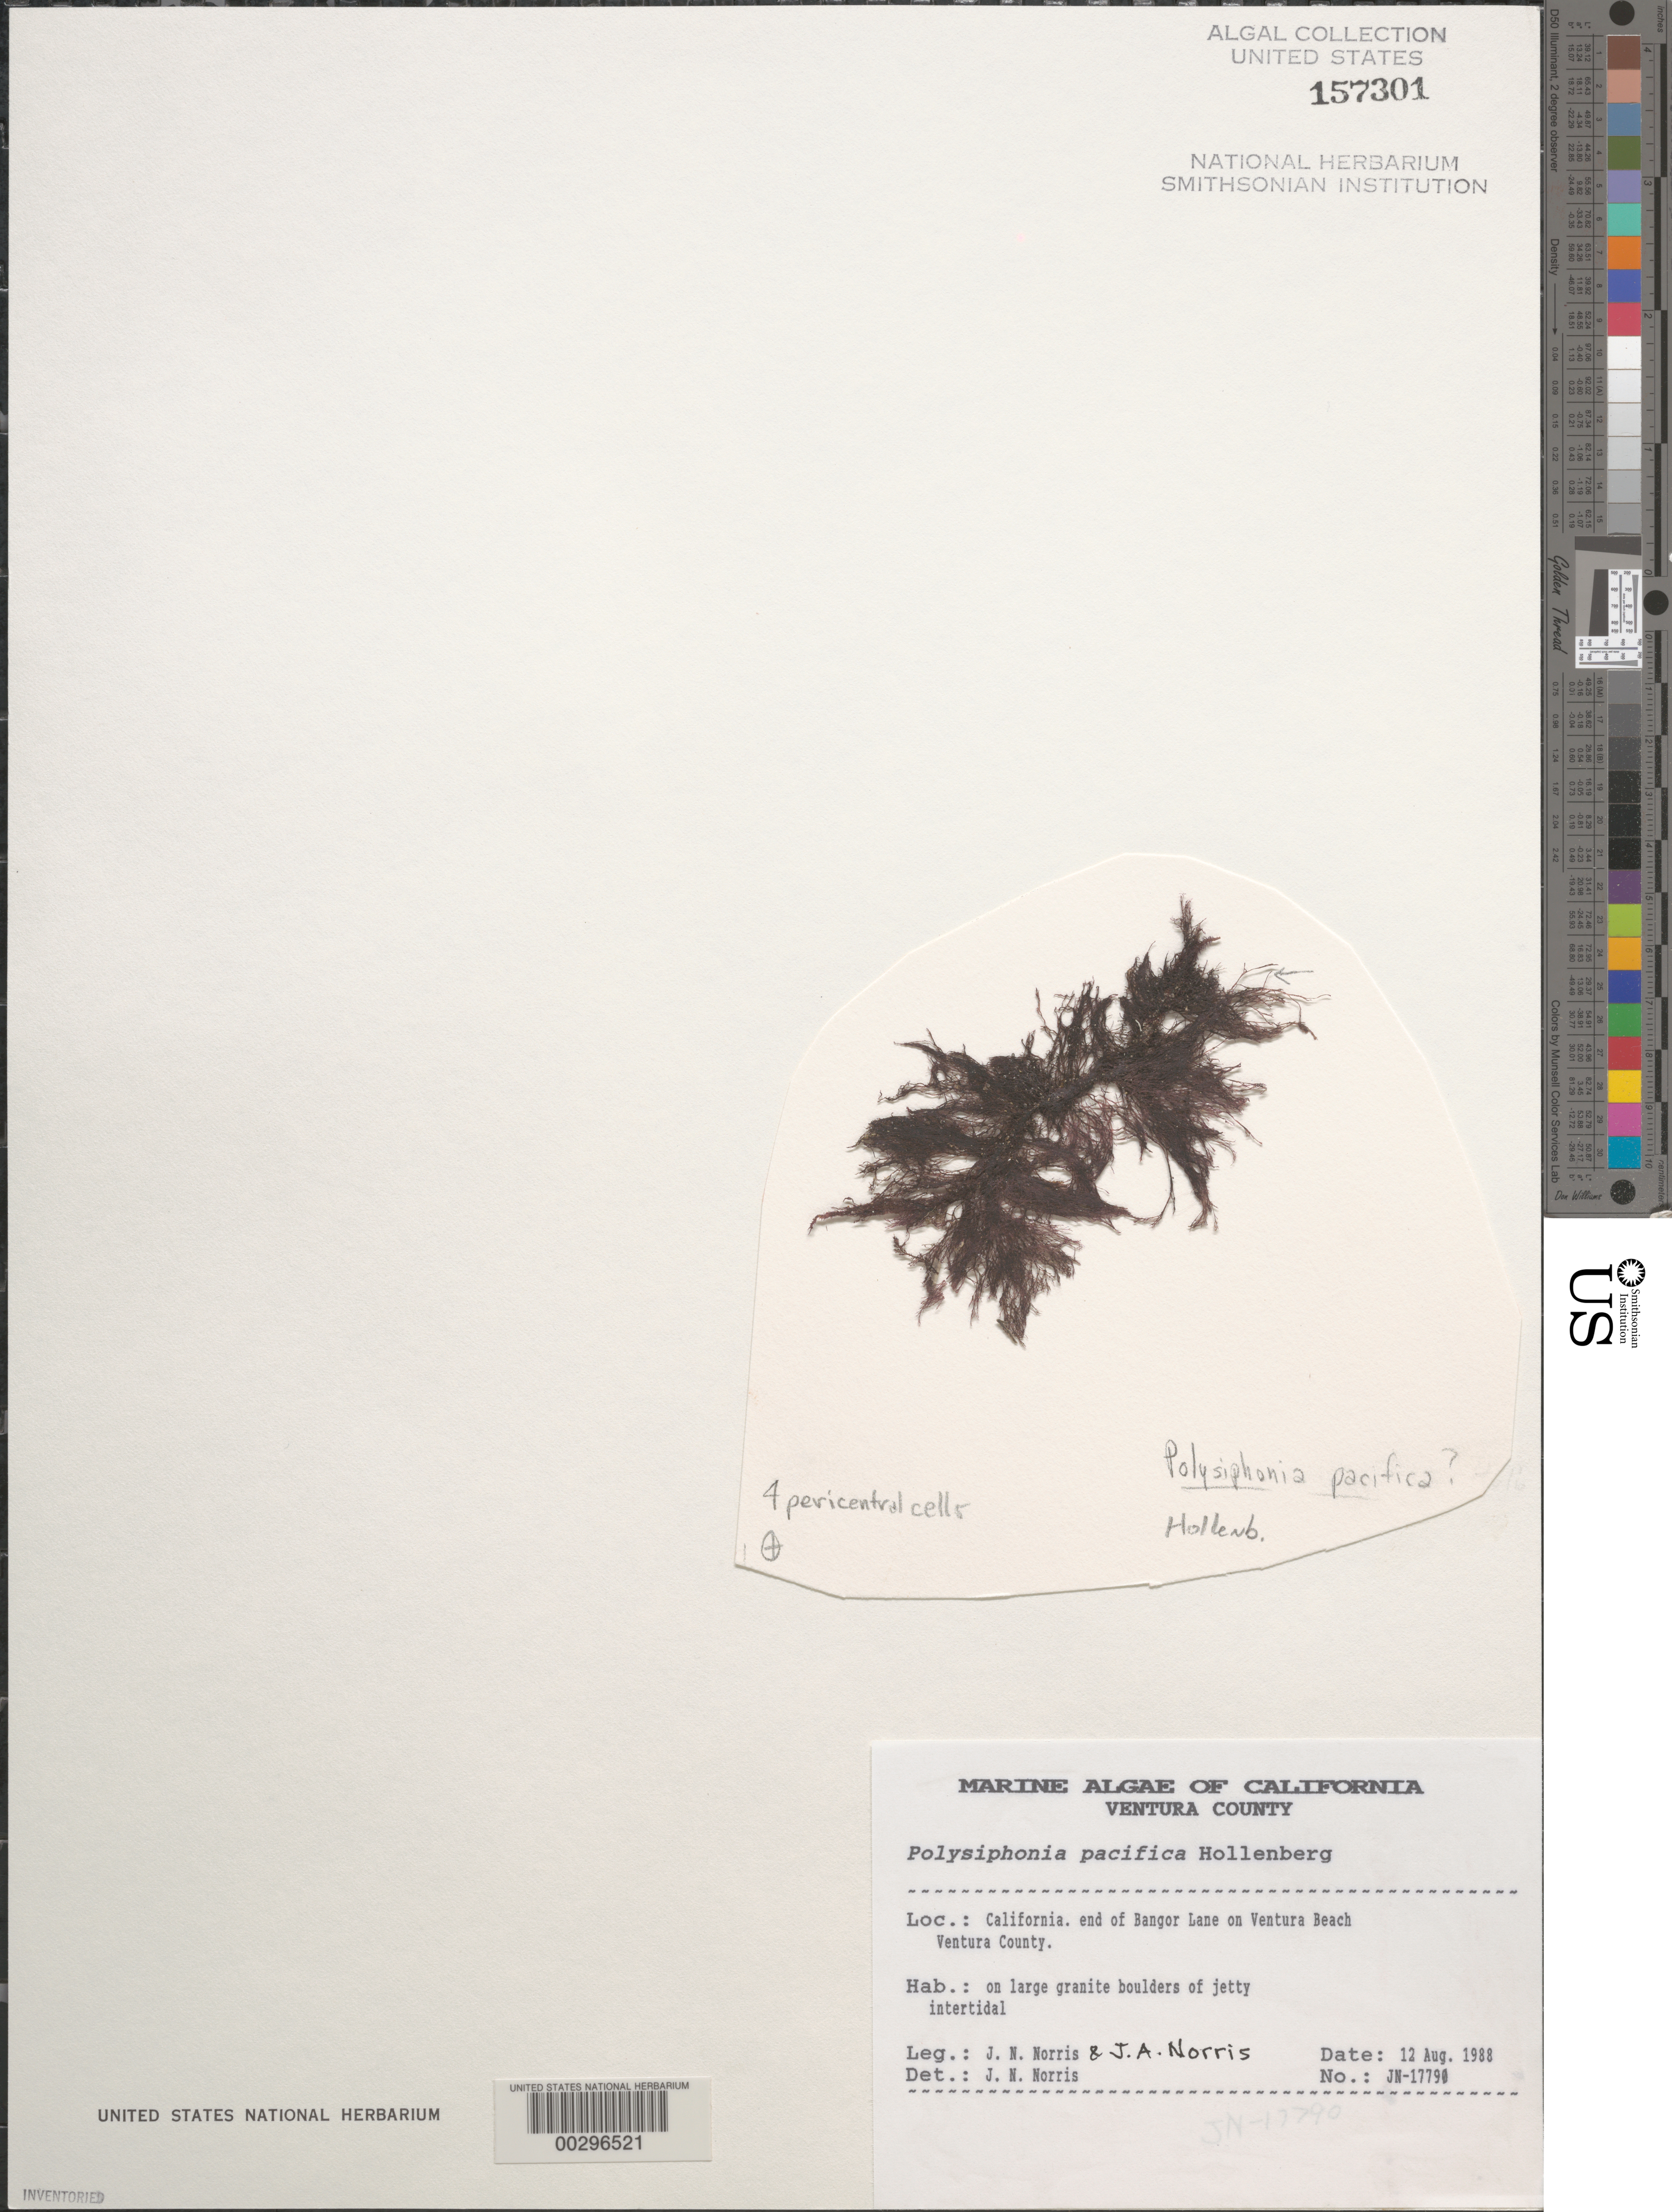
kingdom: Plantae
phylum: Rhodophyta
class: Florideophyceae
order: Ceramiales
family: Rhodomelaceae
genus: Polysiphonia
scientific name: Polysiphonia pacifica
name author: Hollenb.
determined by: Norris, James N.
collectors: J. N. Norris & J. A. Norris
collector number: JN-17790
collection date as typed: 12 Aug 1988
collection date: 1988-08-12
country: United States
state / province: California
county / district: Ventura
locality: Ventura Beach, end of Bangor Lane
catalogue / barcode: US 157301